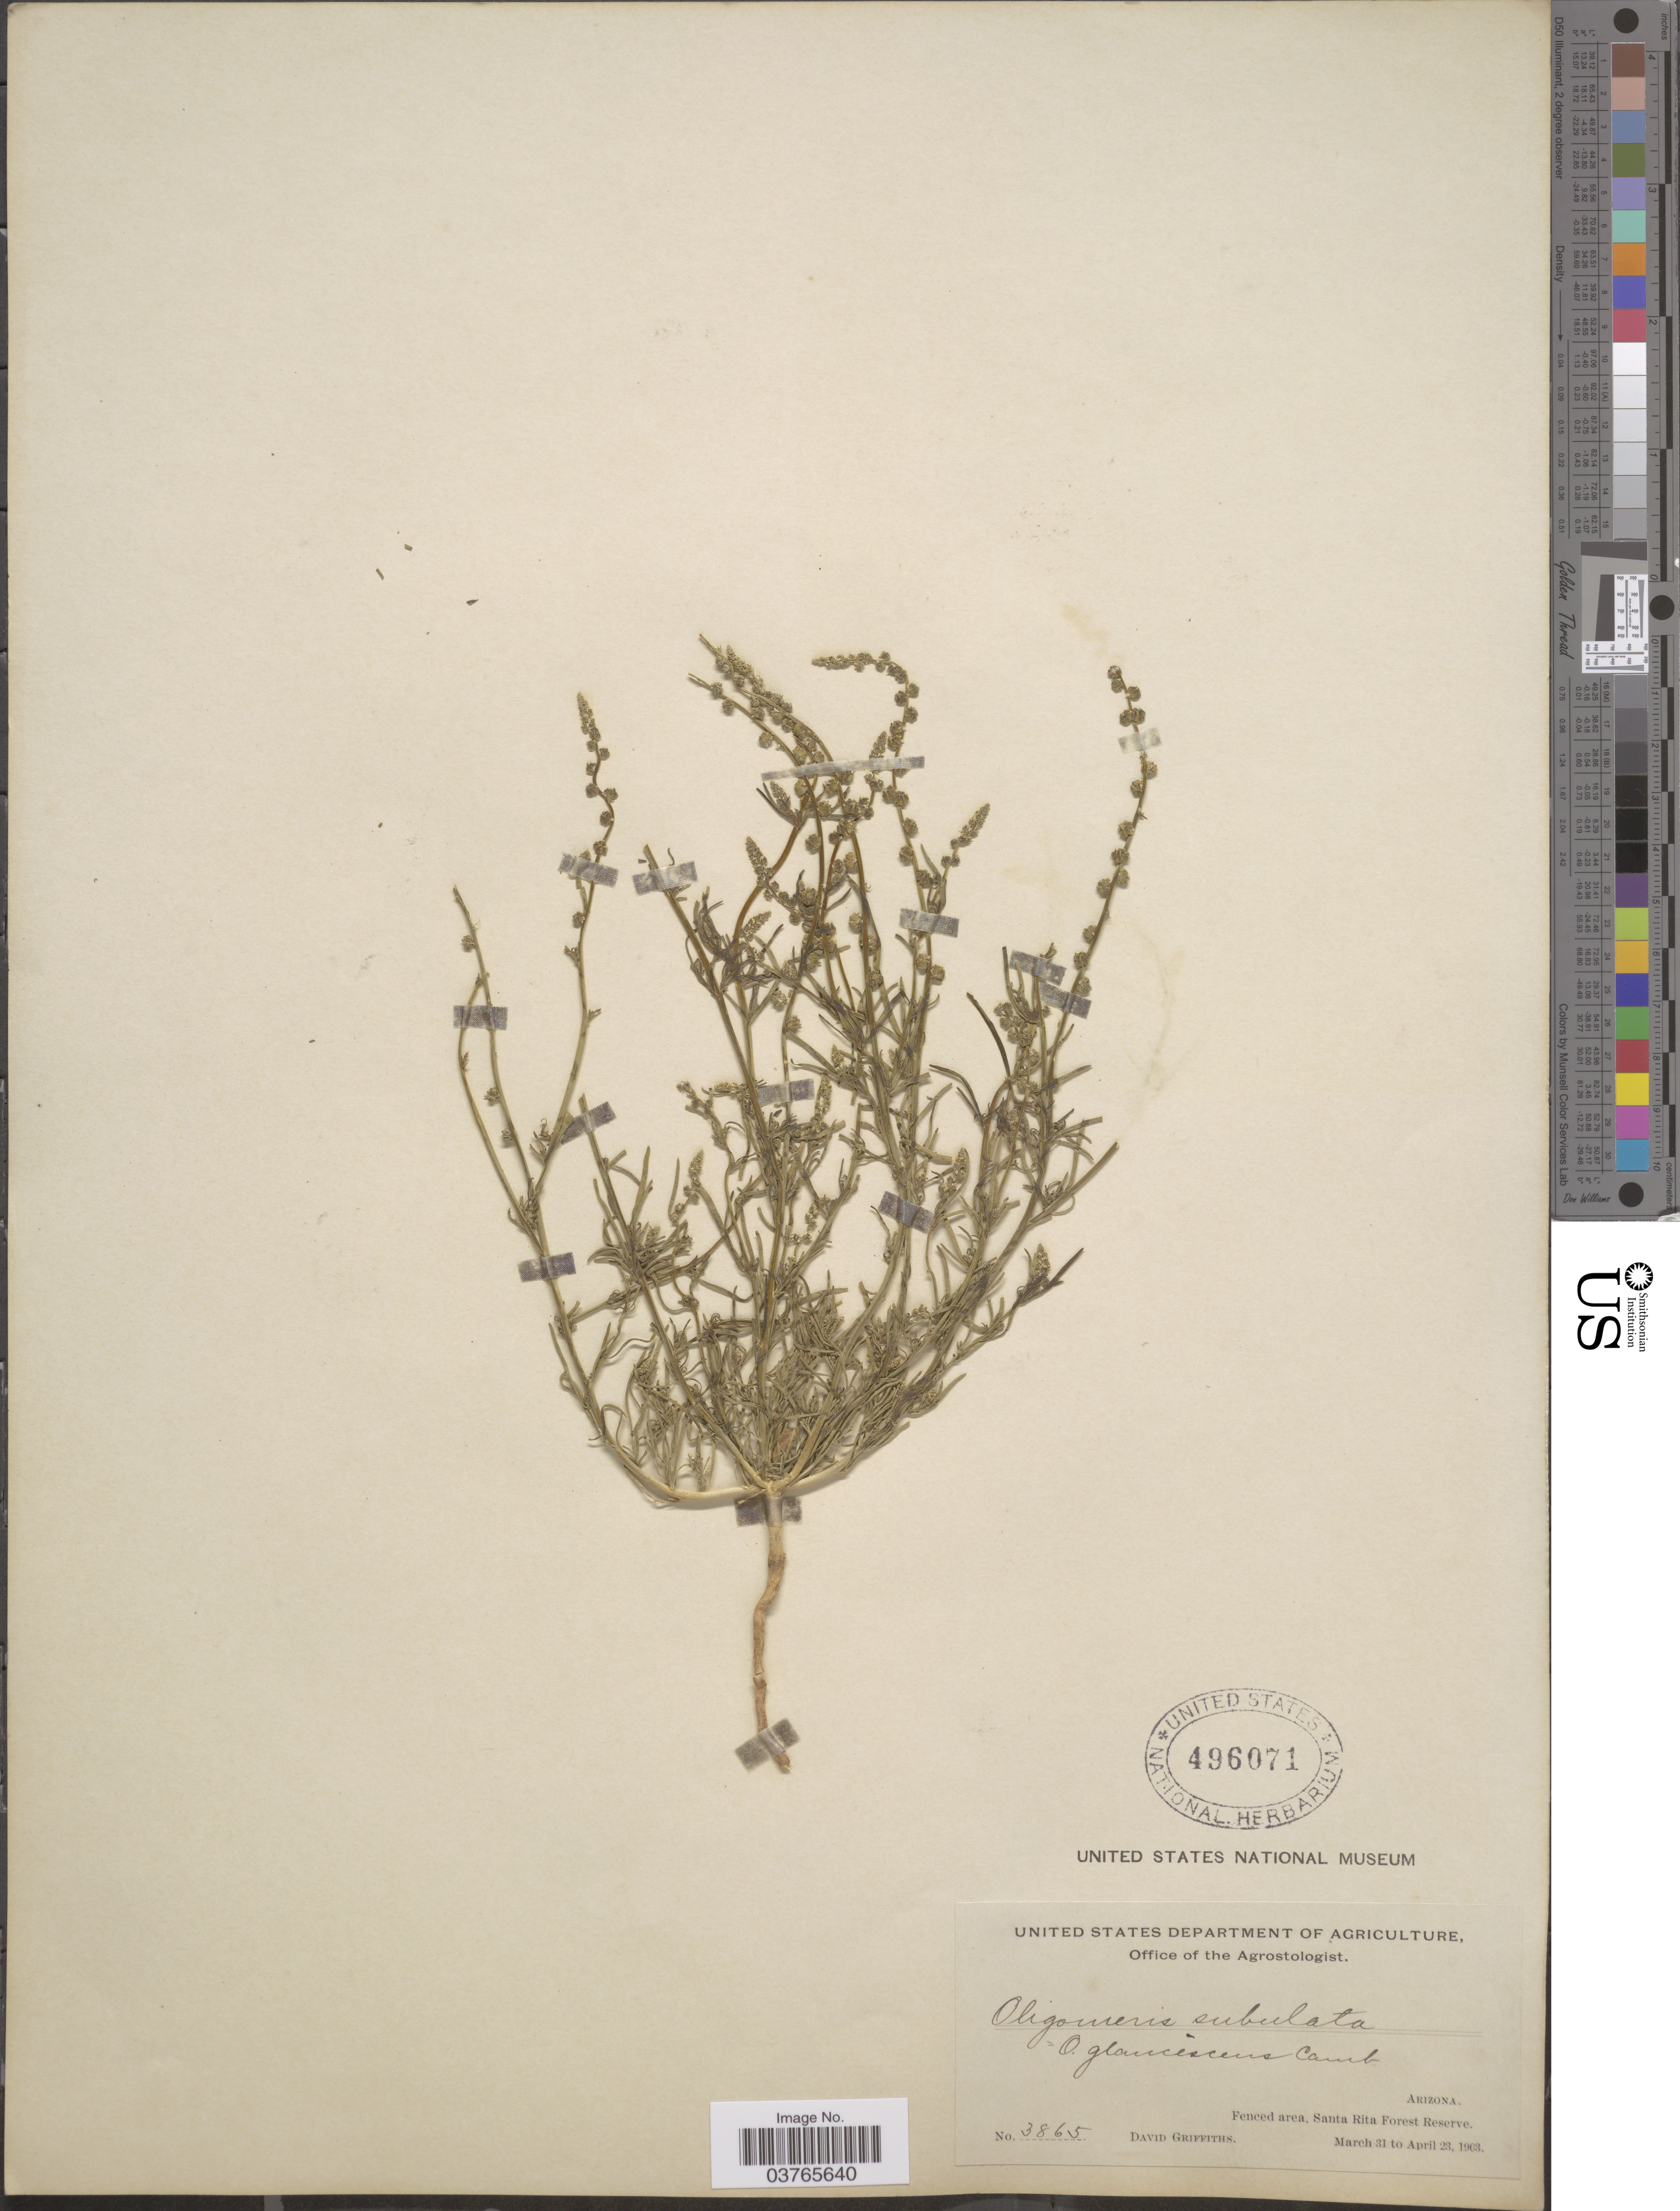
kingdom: Plantae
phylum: Tracheophyta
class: Magnoliopsida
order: Brassicales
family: Resedaceae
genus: Oligomeris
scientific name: Oligomeris subulata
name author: Webb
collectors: D. Griffiths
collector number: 3865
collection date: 1903-03-31/1903-04-23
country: United States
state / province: Arizona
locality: Fenced area, Santa Rita Forest Reserve.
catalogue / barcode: US 496071